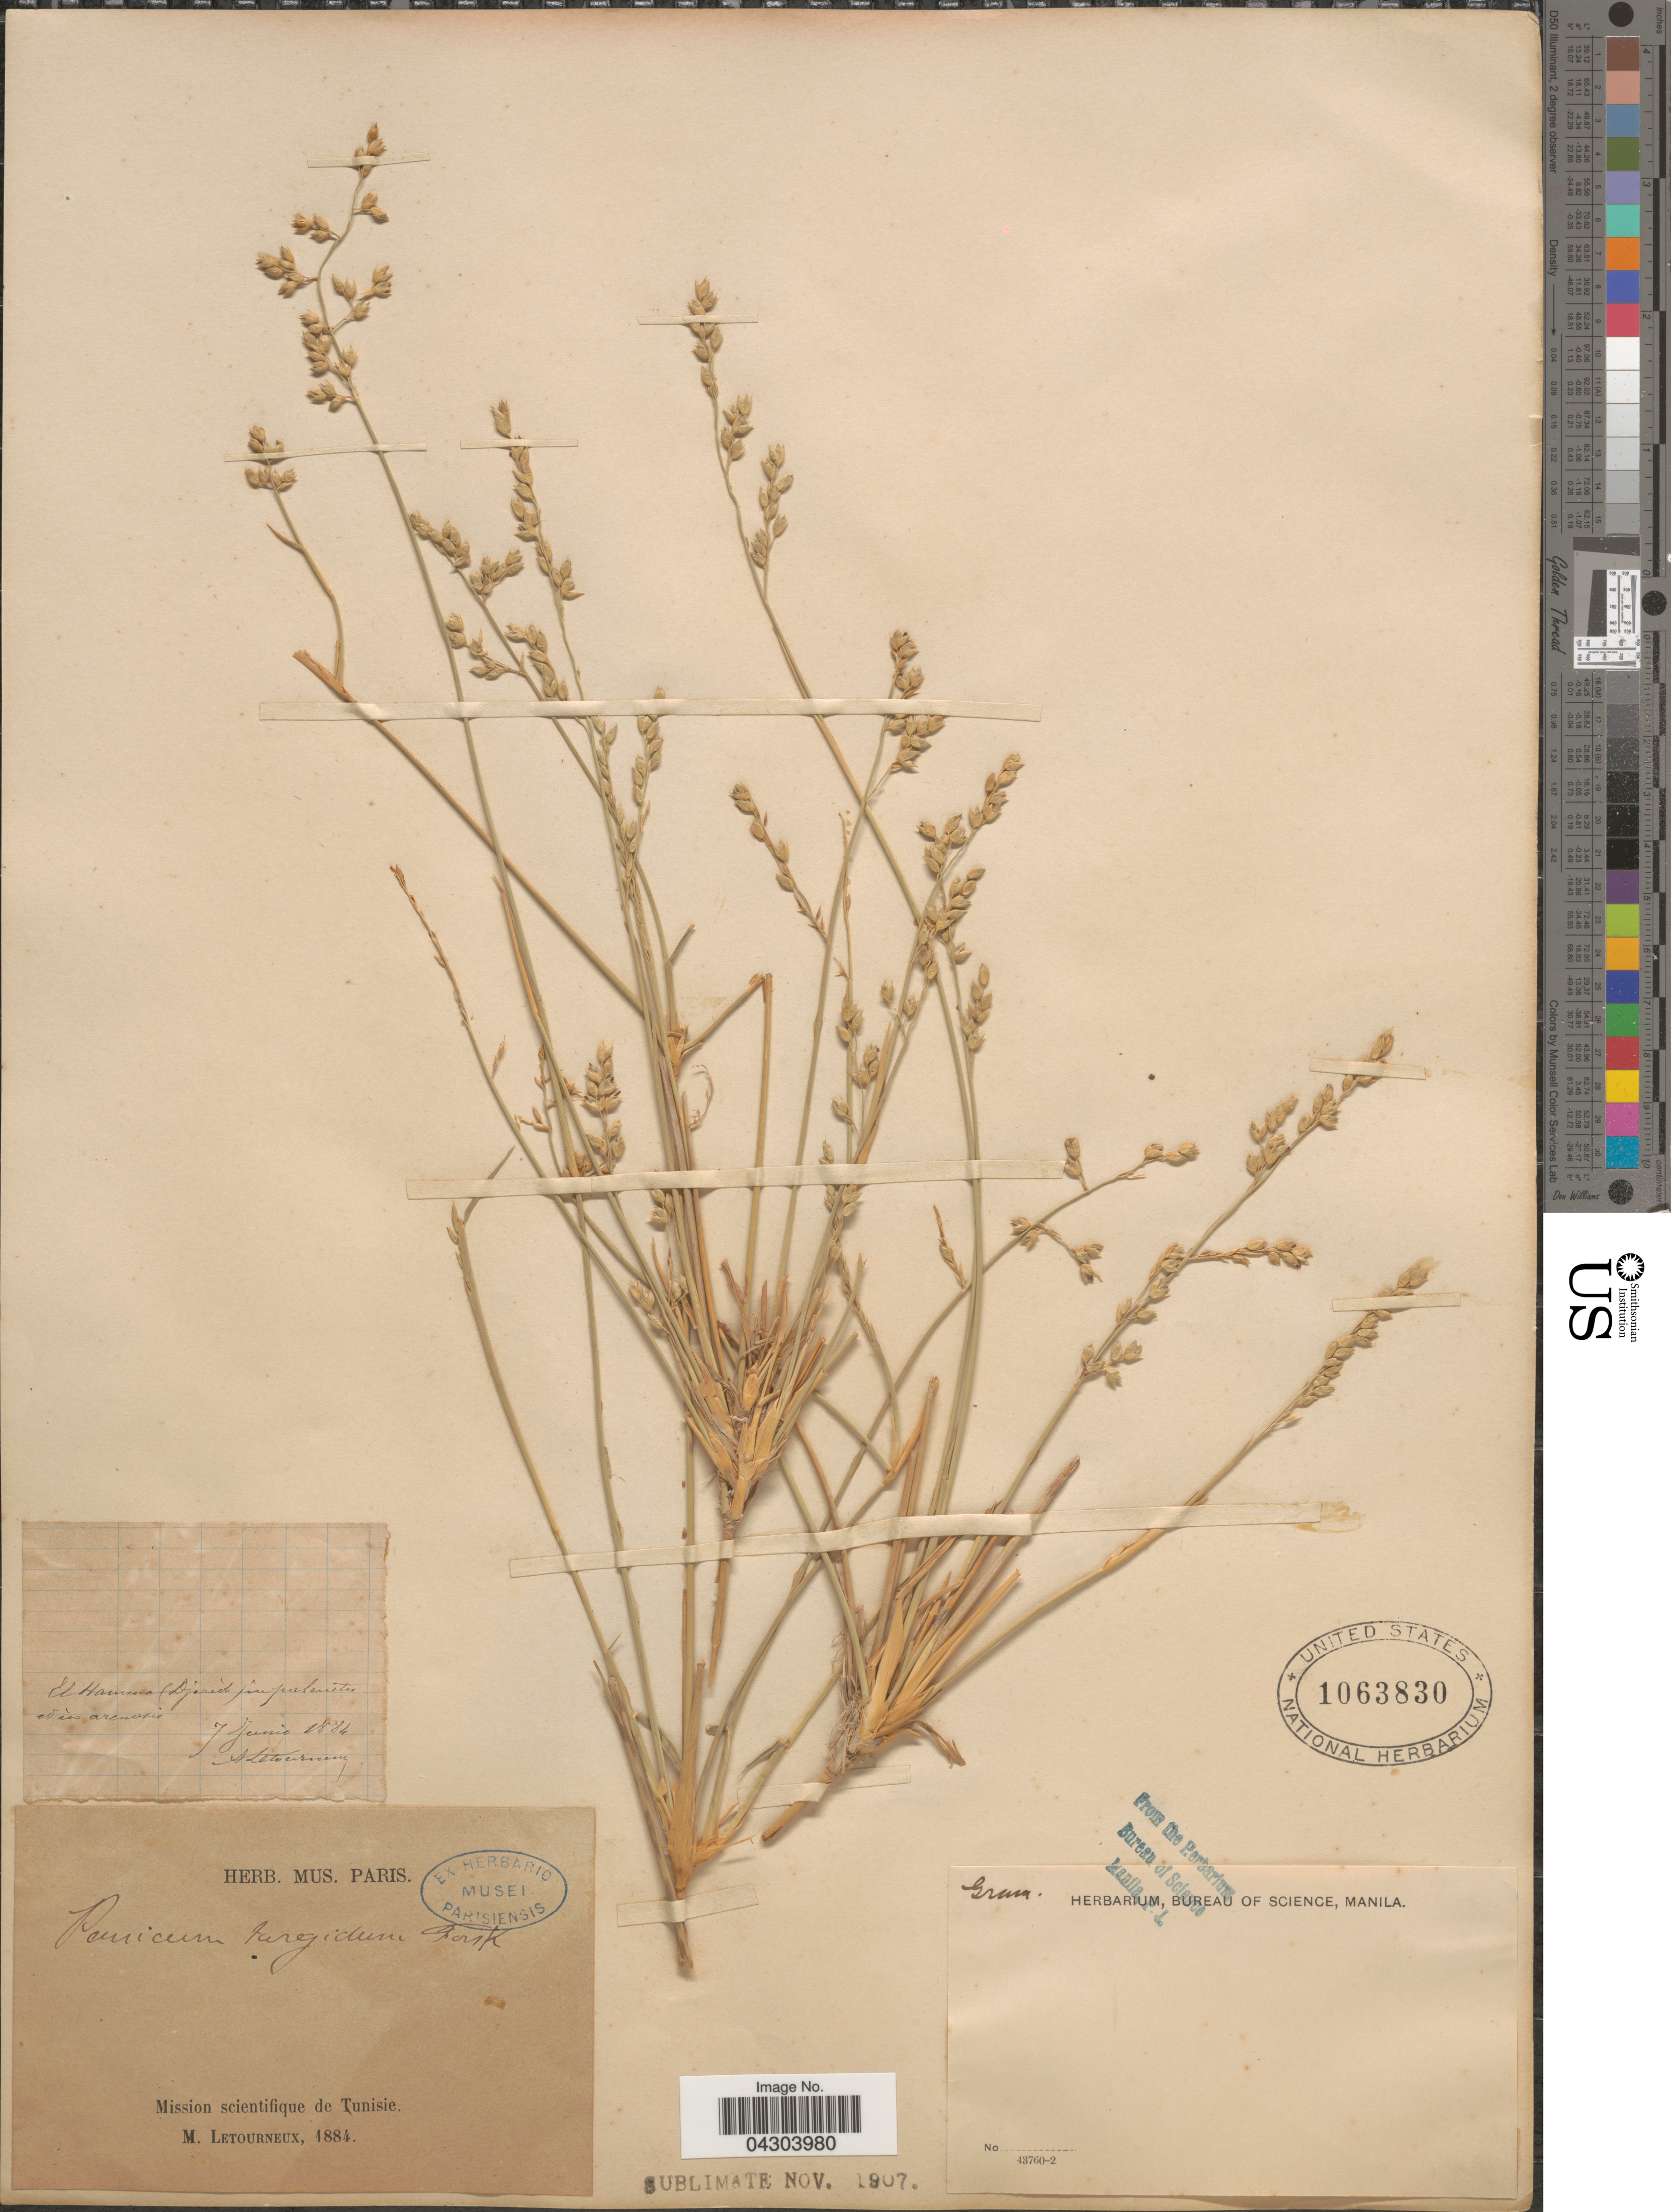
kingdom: Plantae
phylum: Tracheophyta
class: Liliopsida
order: Poales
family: Poaceae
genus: Panicum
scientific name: Panicum turgidum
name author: Forssk.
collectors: A. Letourneux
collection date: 1884-06-07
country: Tunisia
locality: El Hamma (Djerid) in palmites ad in arenosis. Mission scientifique de Tunisie.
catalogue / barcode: US 1063830